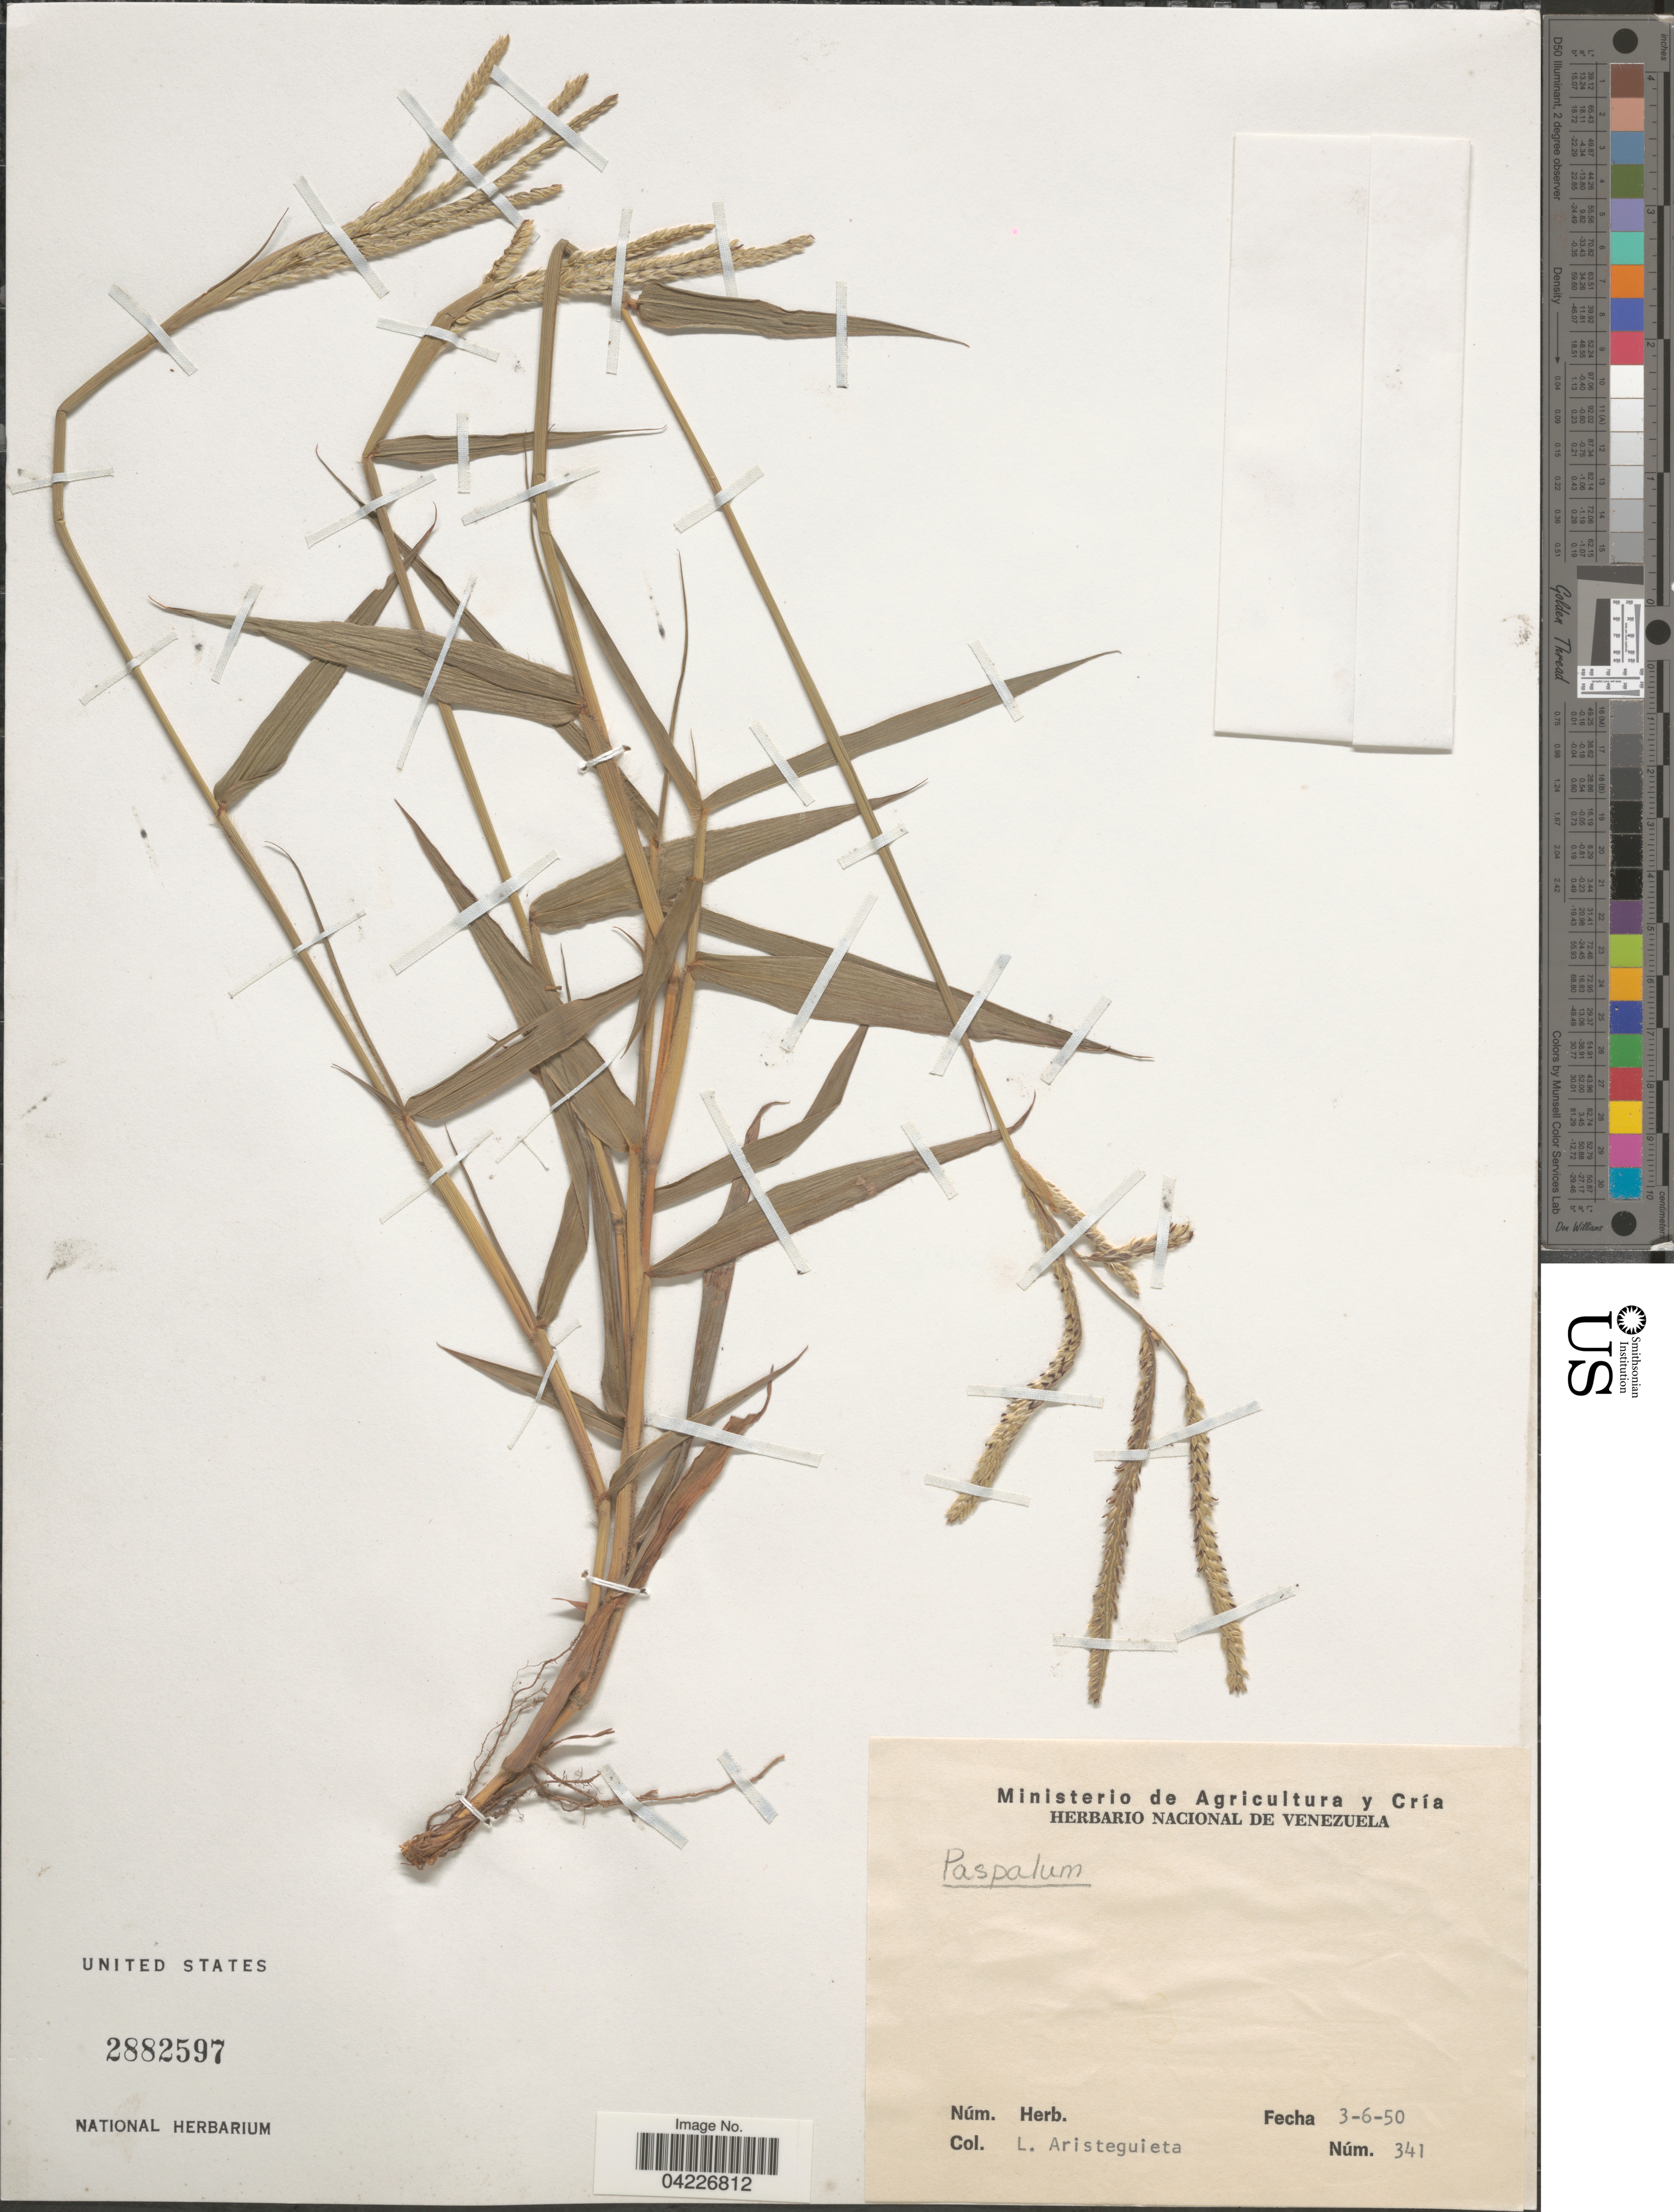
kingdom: Plantae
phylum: Tracheophyta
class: Liliopsida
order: Poales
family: Poaceae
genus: Paspalum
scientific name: Paspalum sp.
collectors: L. Aristeguieta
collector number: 341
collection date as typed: Transcribed d/m/y: 3/6/50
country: Venezuela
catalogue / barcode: US 2882597